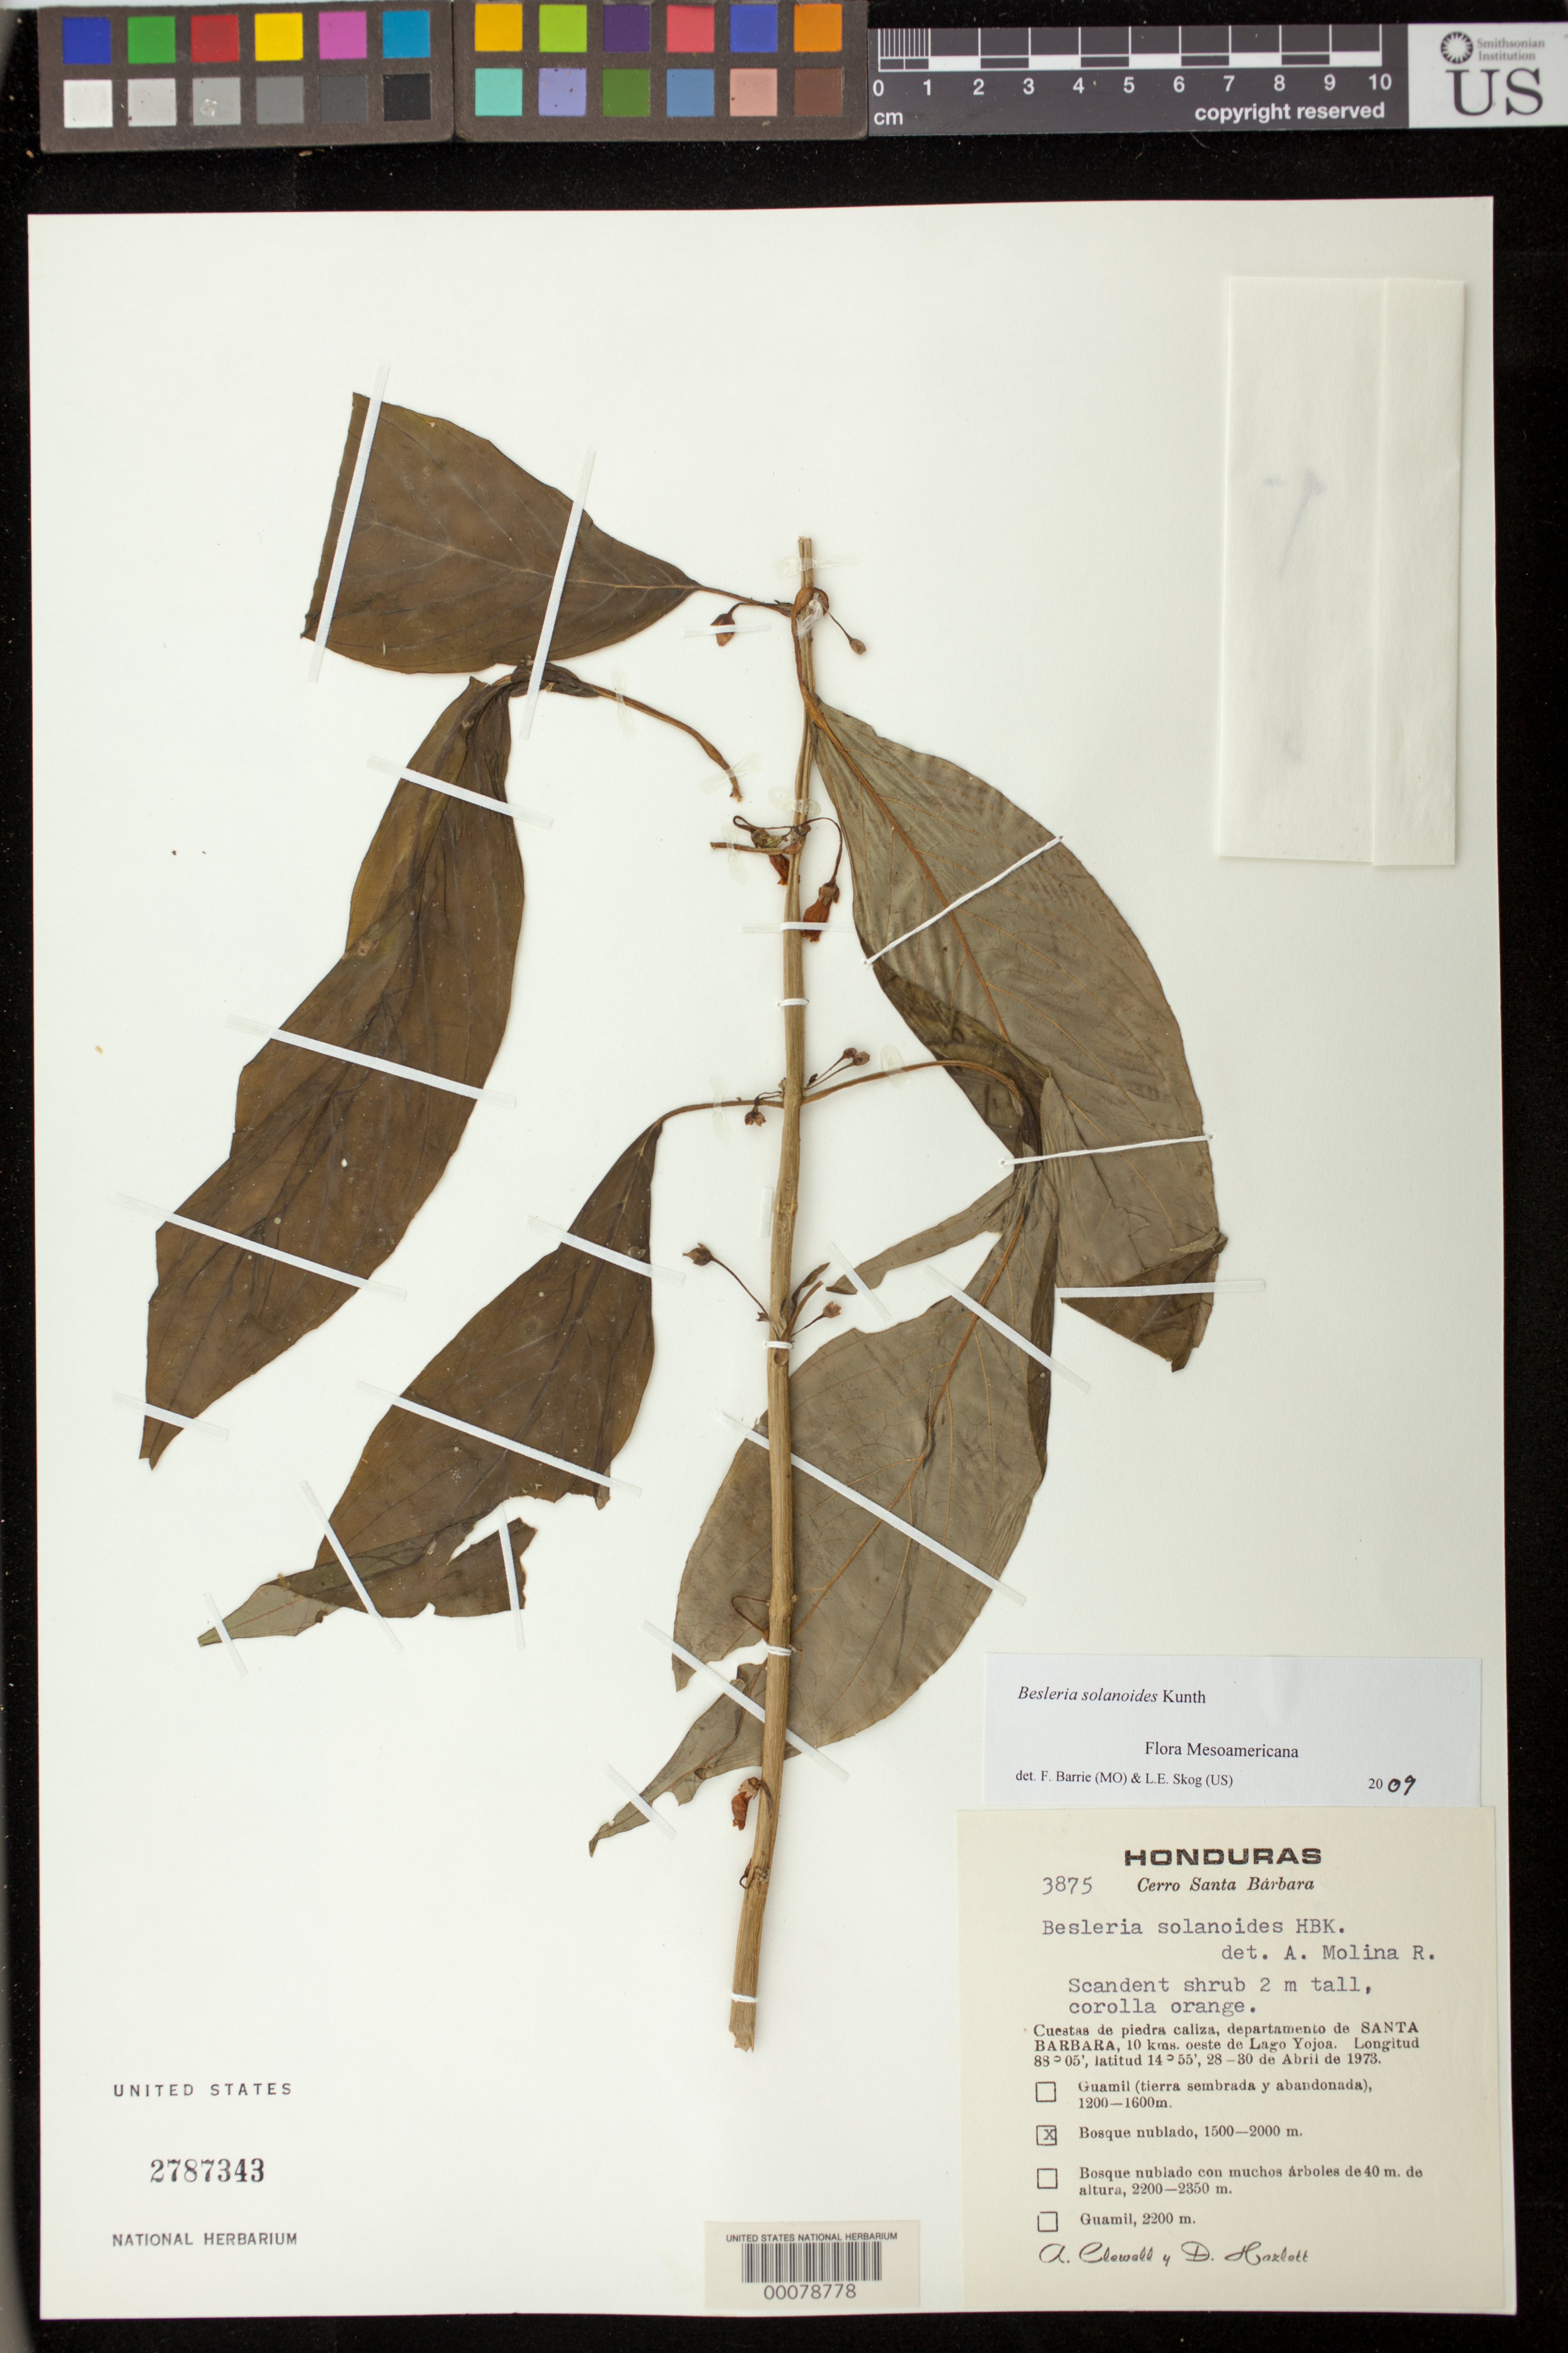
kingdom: Plantae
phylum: Tracheophyta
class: Magnoliopsida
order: Lamiales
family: Gesneriaceae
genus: Besleria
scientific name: Besleria solanoides var. solanoides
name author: Kunth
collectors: A. Clewell & D. Hazlett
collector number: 3875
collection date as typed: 28-30 Apr 1973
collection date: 1973-04-28/1973-04-30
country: Honduras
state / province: Santa Bárbara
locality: Cuestas de Piedra Caliza, 10 km W of Lago Yojoa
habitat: Forest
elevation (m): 1500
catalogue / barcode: US 2787343